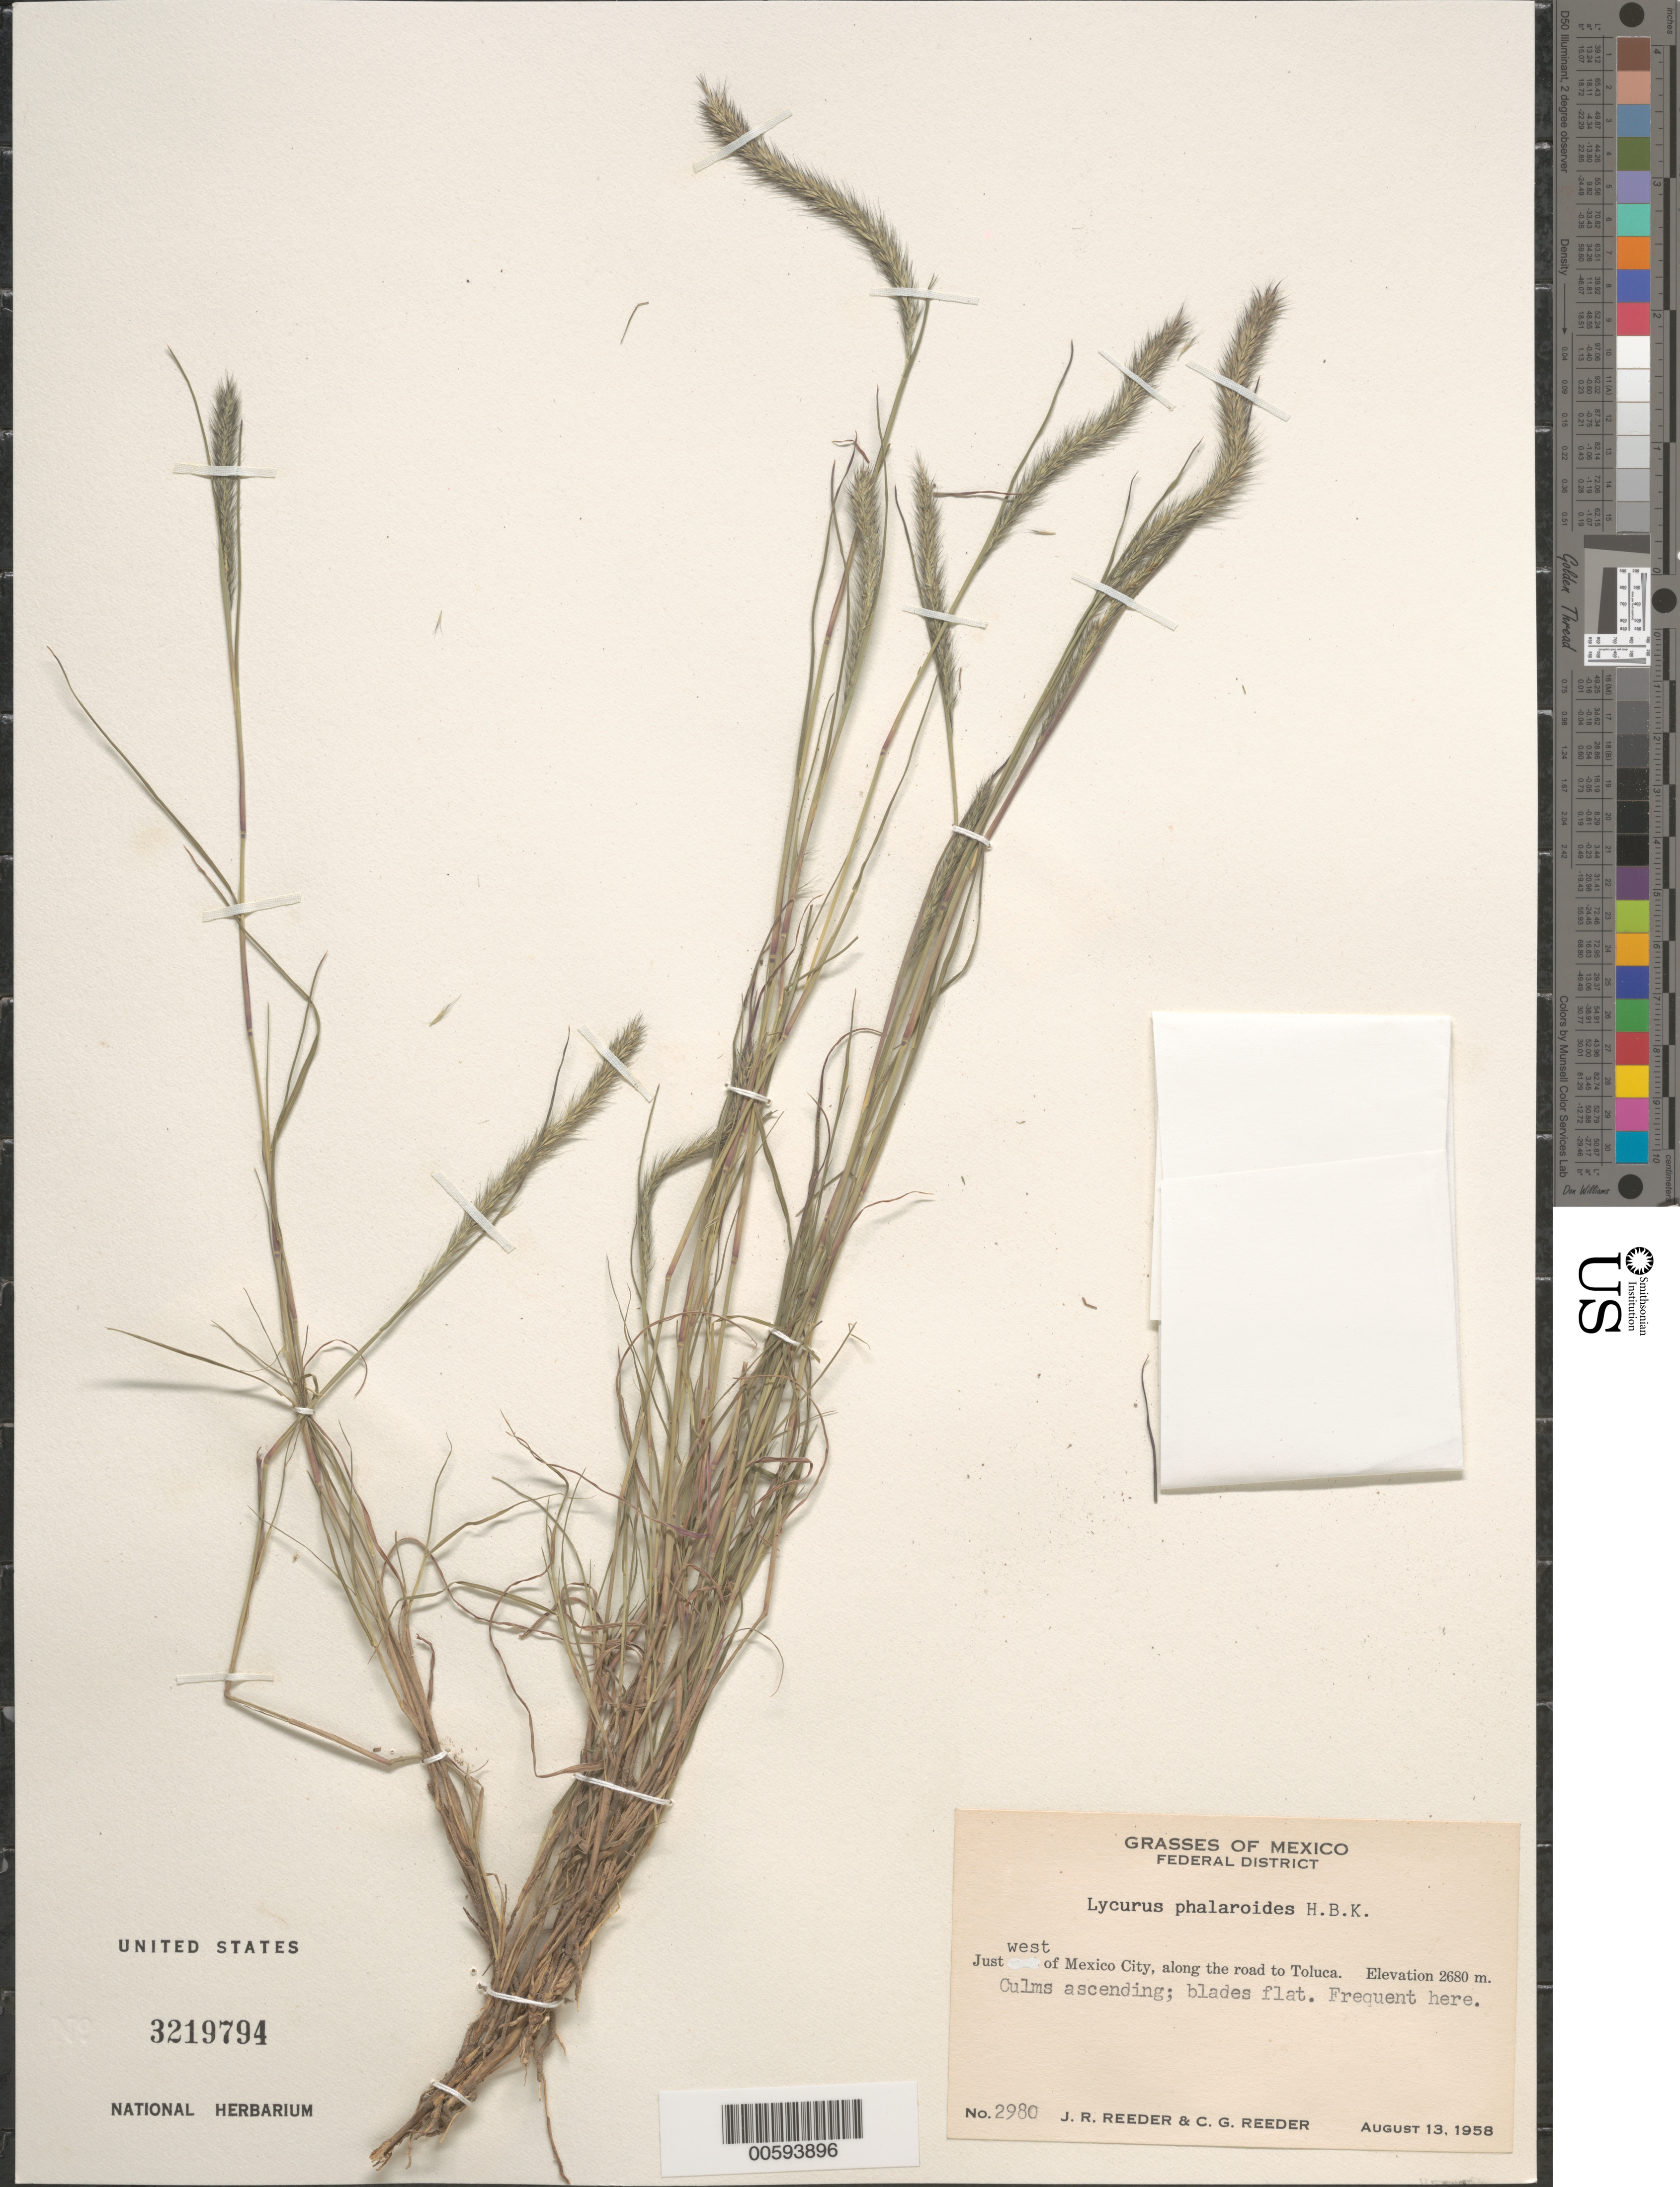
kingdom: Plantae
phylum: Tracheophyta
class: Liliopsida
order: Poales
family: Poaceae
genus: Lycurus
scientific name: Lycurus phleoides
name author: Kunth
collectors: J. R. Reeder & C. G. Reeder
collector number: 2980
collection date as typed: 13 Aug 1958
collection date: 1958-08-13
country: Mexico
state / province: Distrito Federal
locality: Just W of Mexico City, along the road to Toluca.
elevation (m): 2680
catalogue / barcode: US 3219794